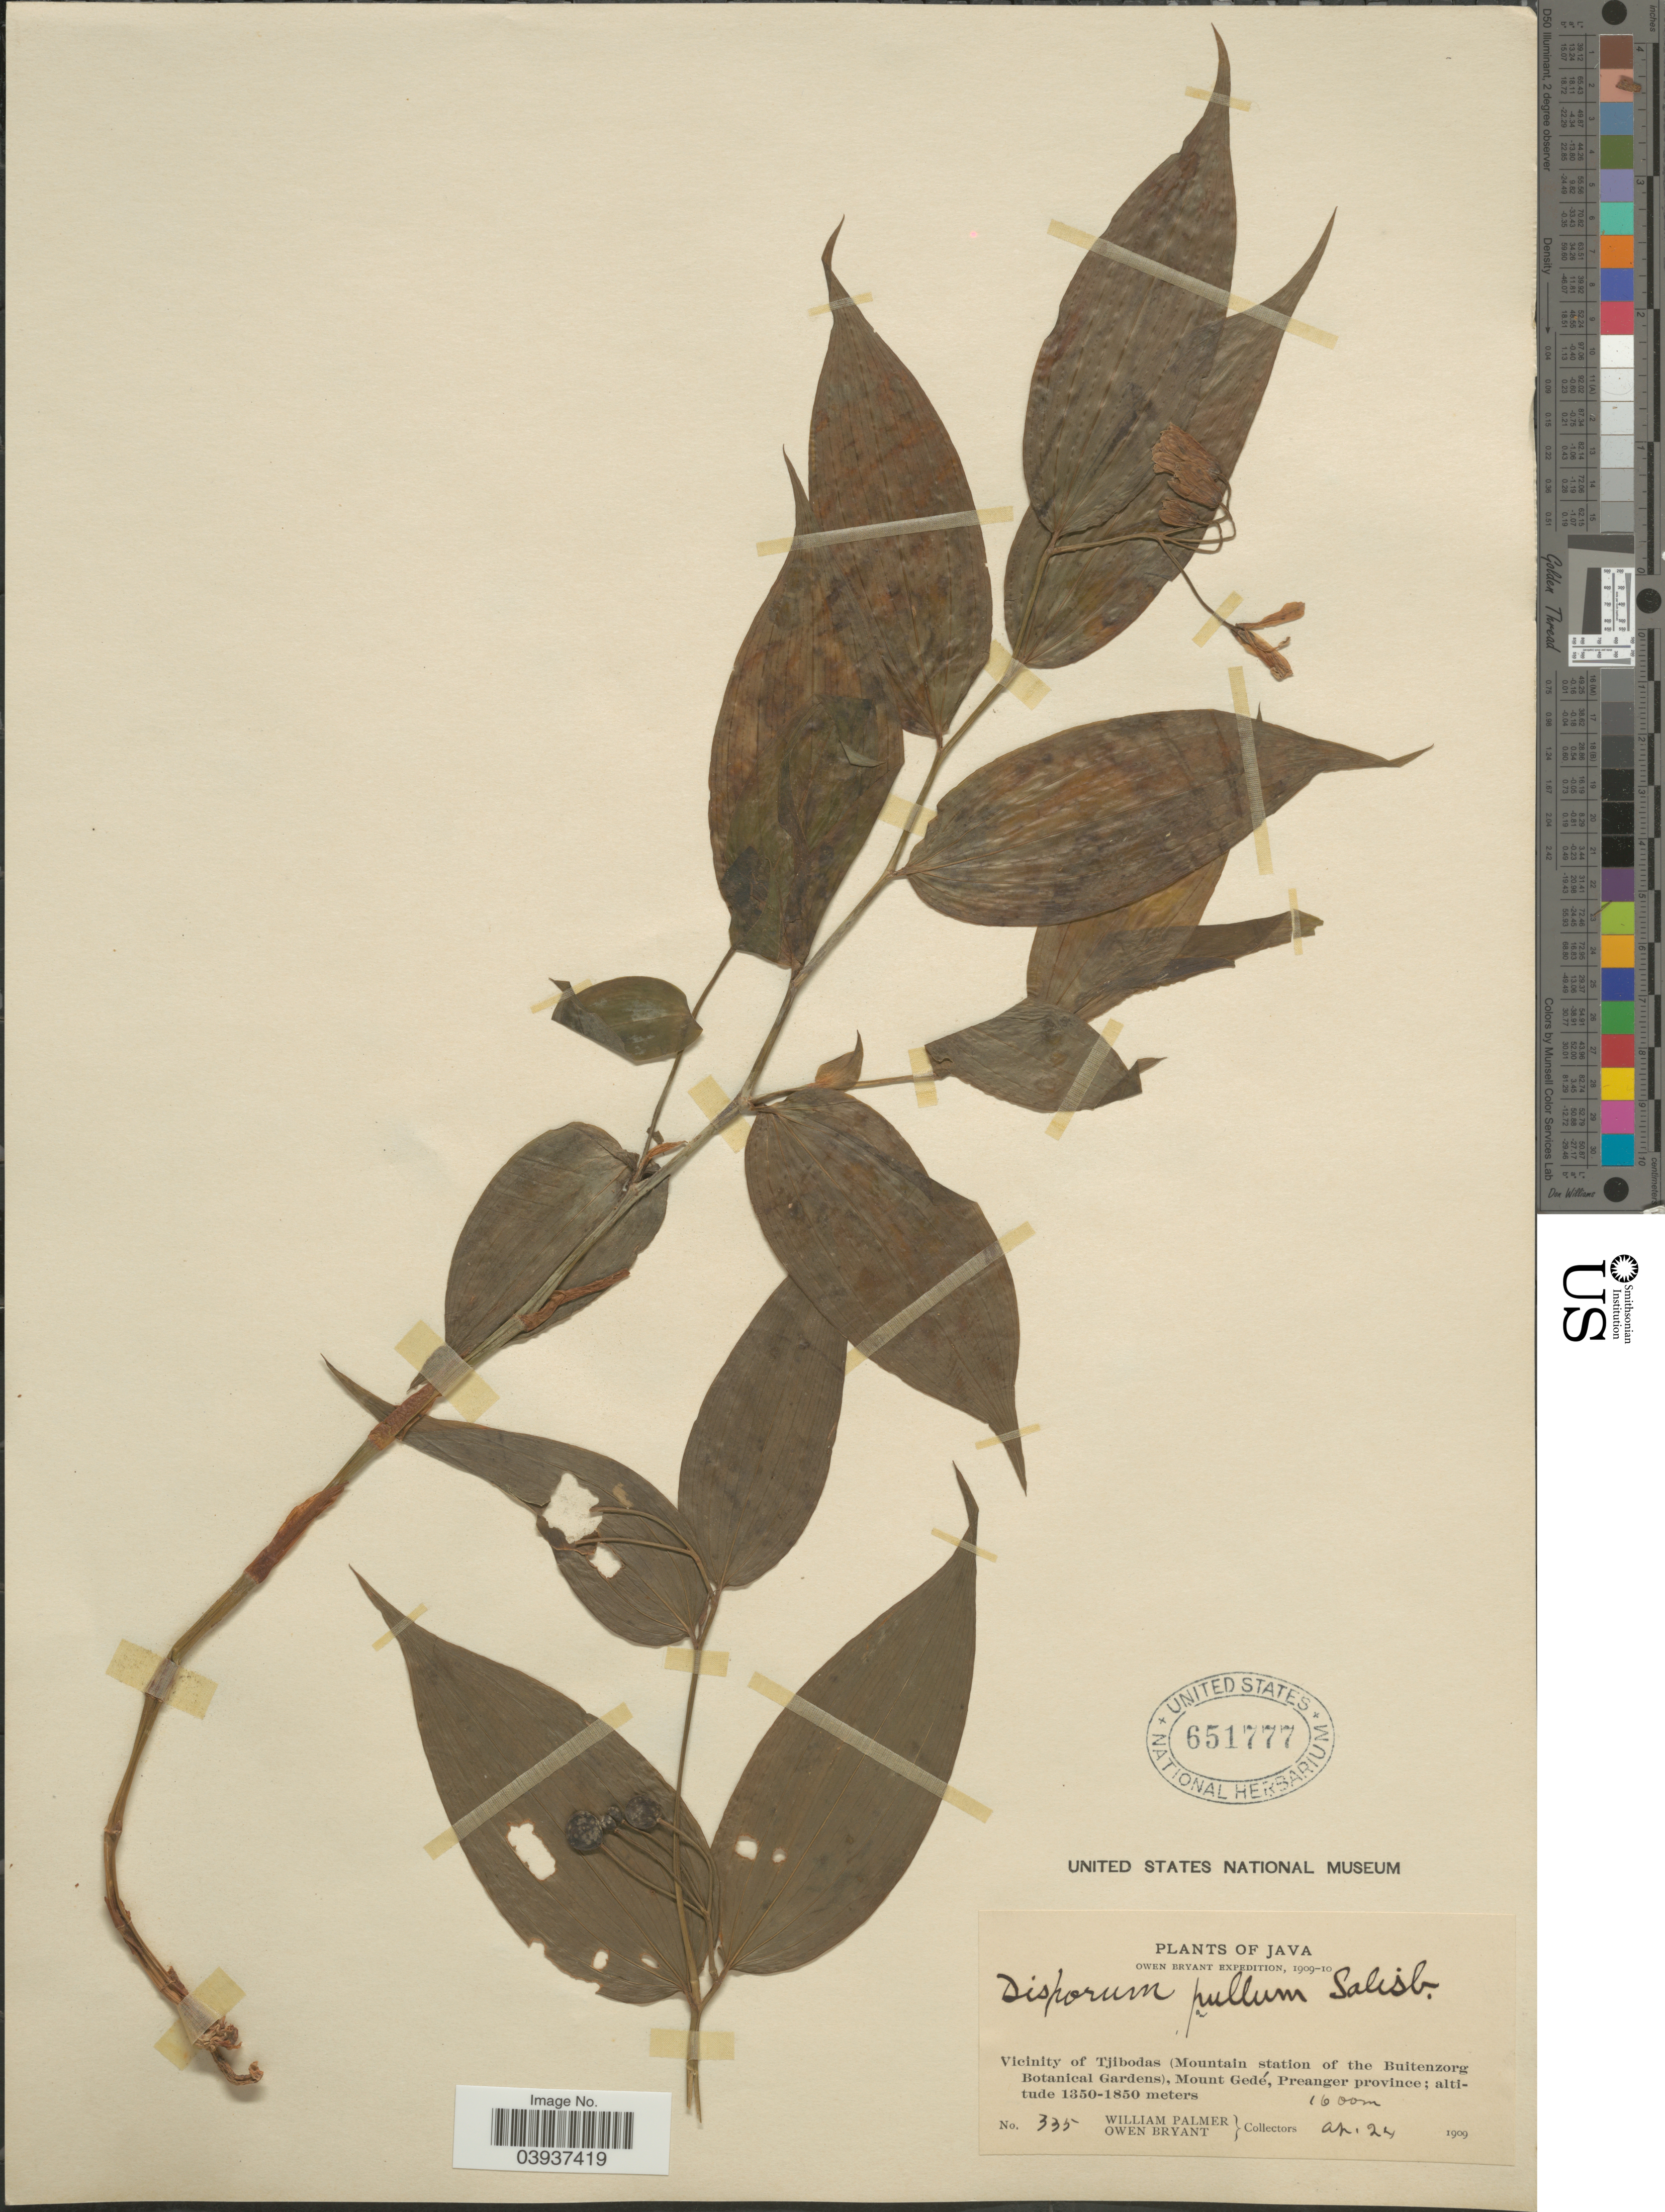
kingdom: Plantae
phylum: Tracheophyta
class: Liliopsida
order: Liliales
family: Colchicaceae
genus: Disporum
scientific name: Disporum pullum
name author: Salisb.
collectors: W. Palmer & O. Bryant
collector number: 335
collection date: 1909-04-24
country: Indonesia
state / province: Java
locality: Vicinity of Tjibodas (Mountain station of the Buitenzorg Botanical Gardens), Mount Gedé, Preanger province.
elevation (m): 1600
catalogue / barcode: US 651777